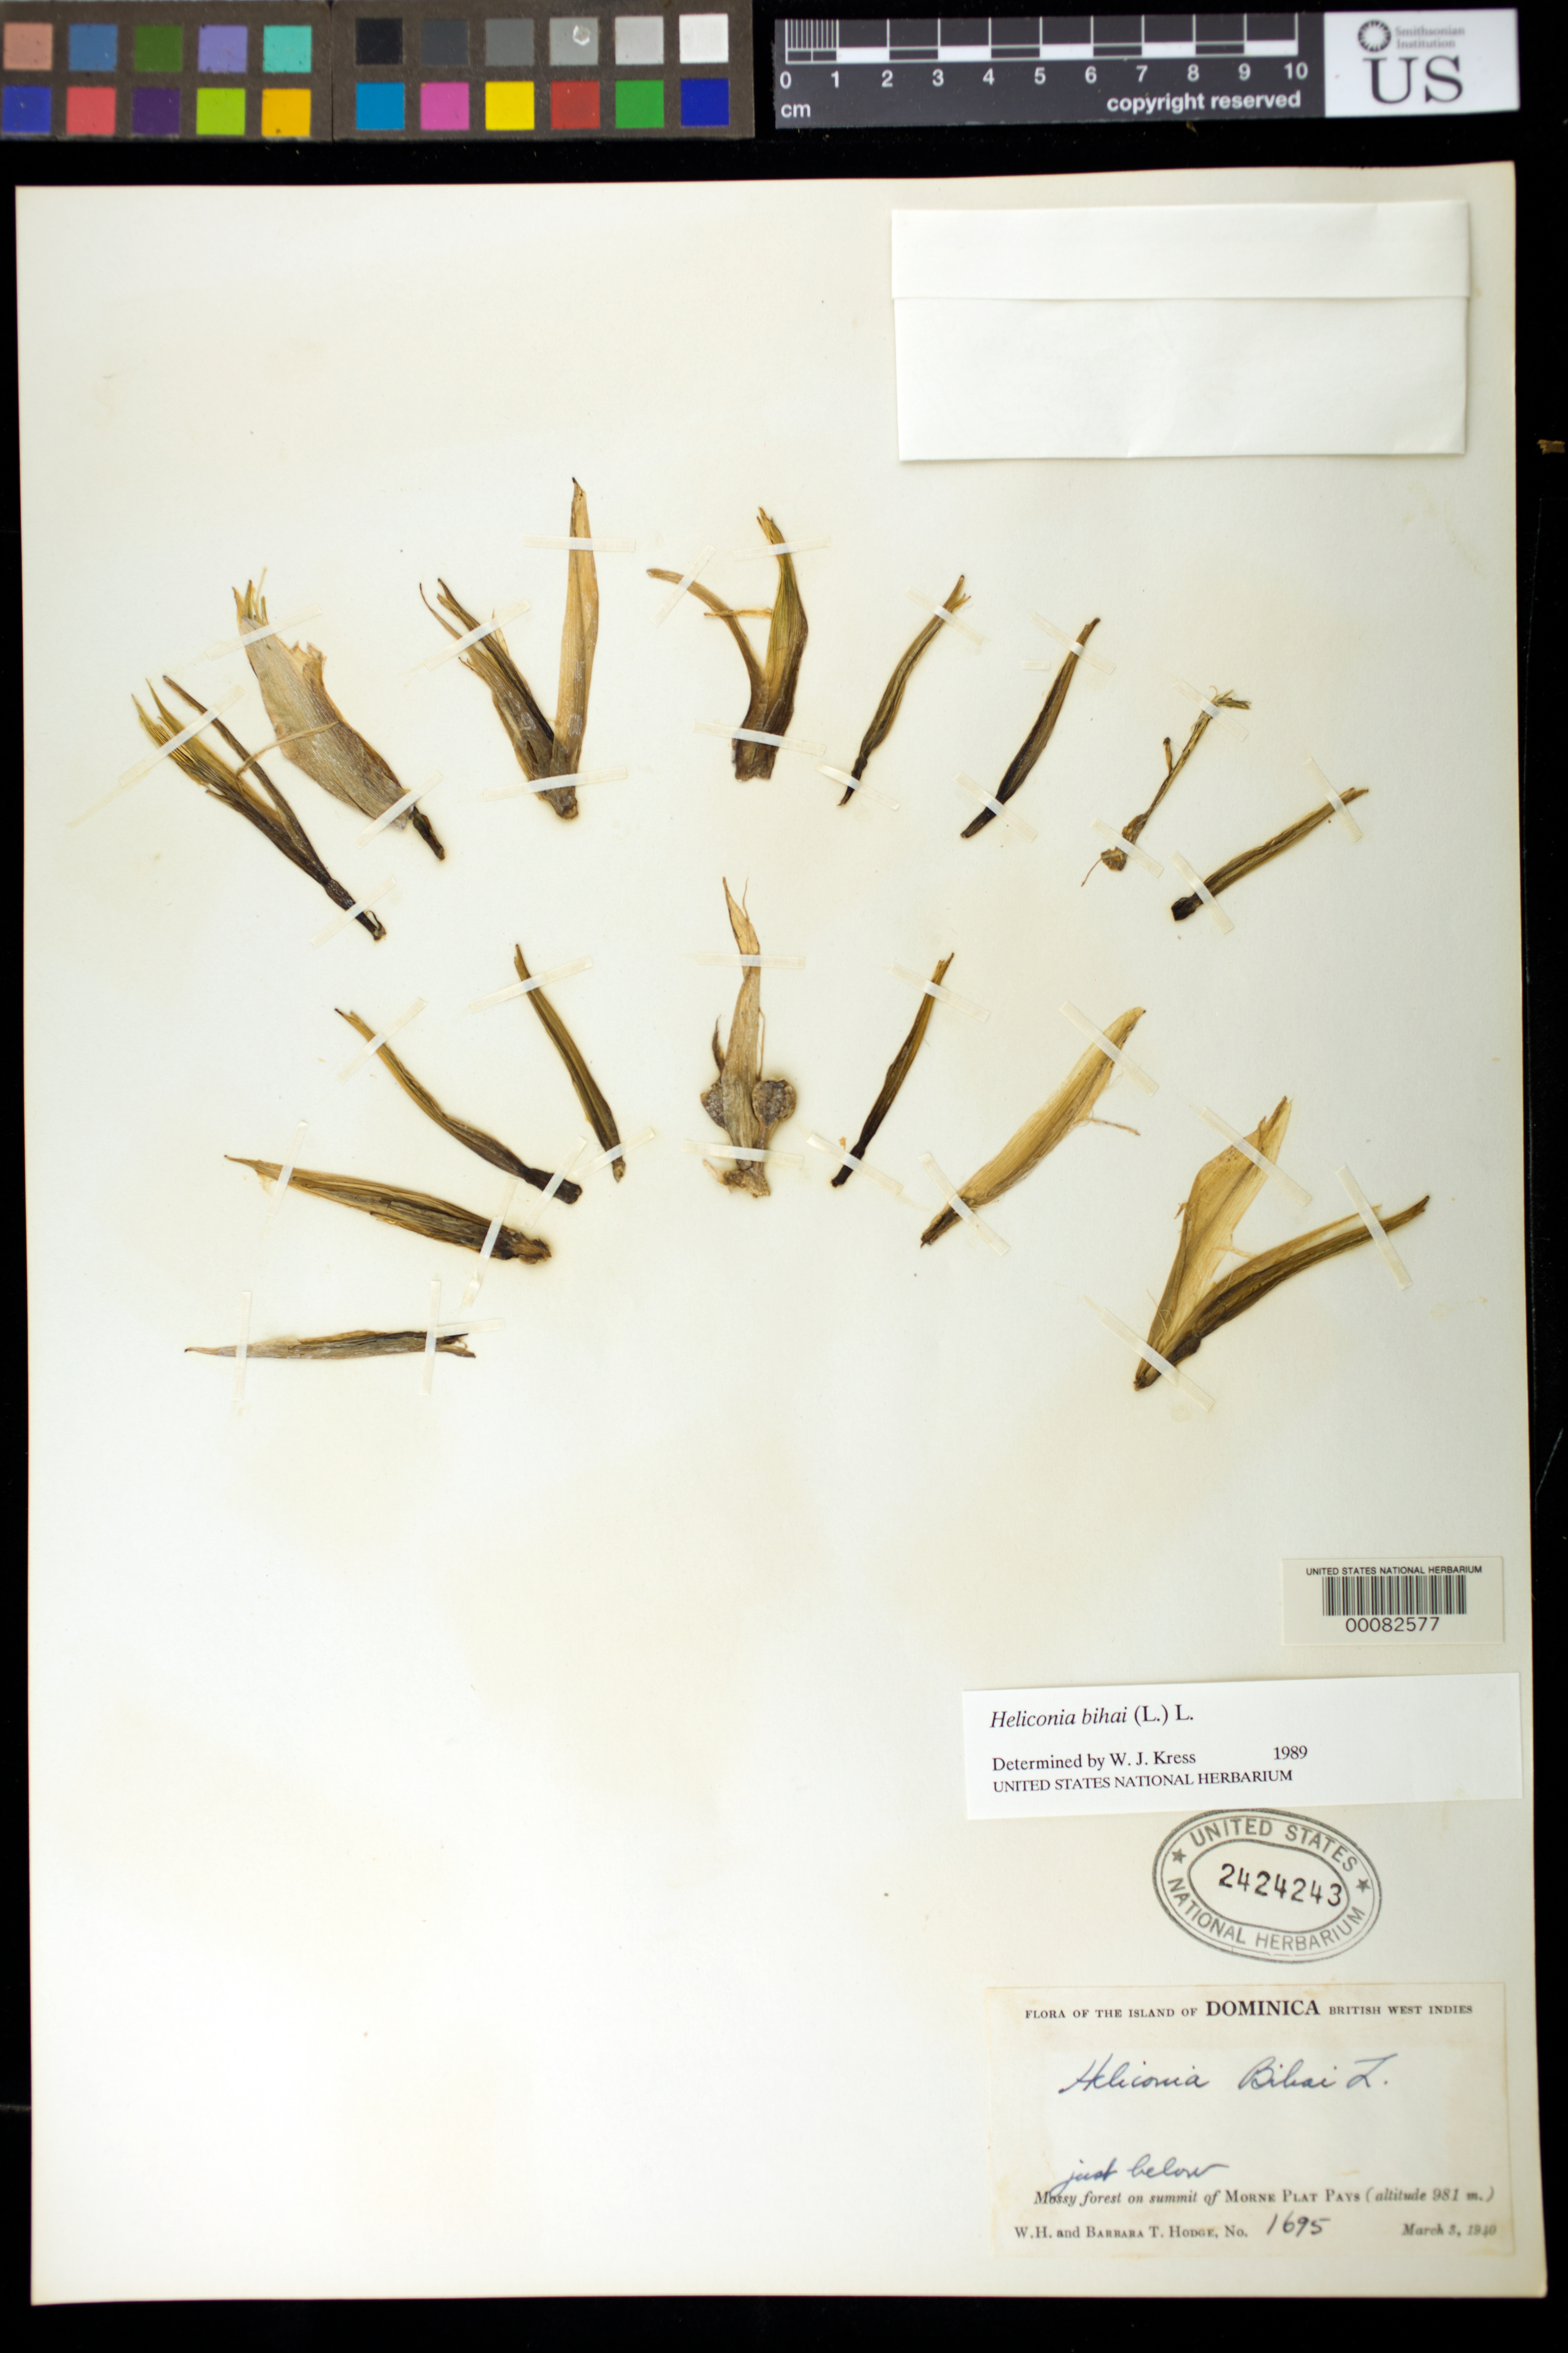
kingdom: Plantae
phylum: Tracheophyta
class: Liliopsida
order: Zingiberales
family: Heliconiaceae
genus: Heliconia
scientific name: Heliconia bihai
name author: (L.) L.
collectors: W. Hodge & B. Hodge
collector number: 1695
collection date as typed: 03 Mar 1940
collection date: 1940-03-03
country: Dominica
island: Dominica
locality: Summit of morne plat pays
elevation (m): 981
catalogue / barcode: US 2424243